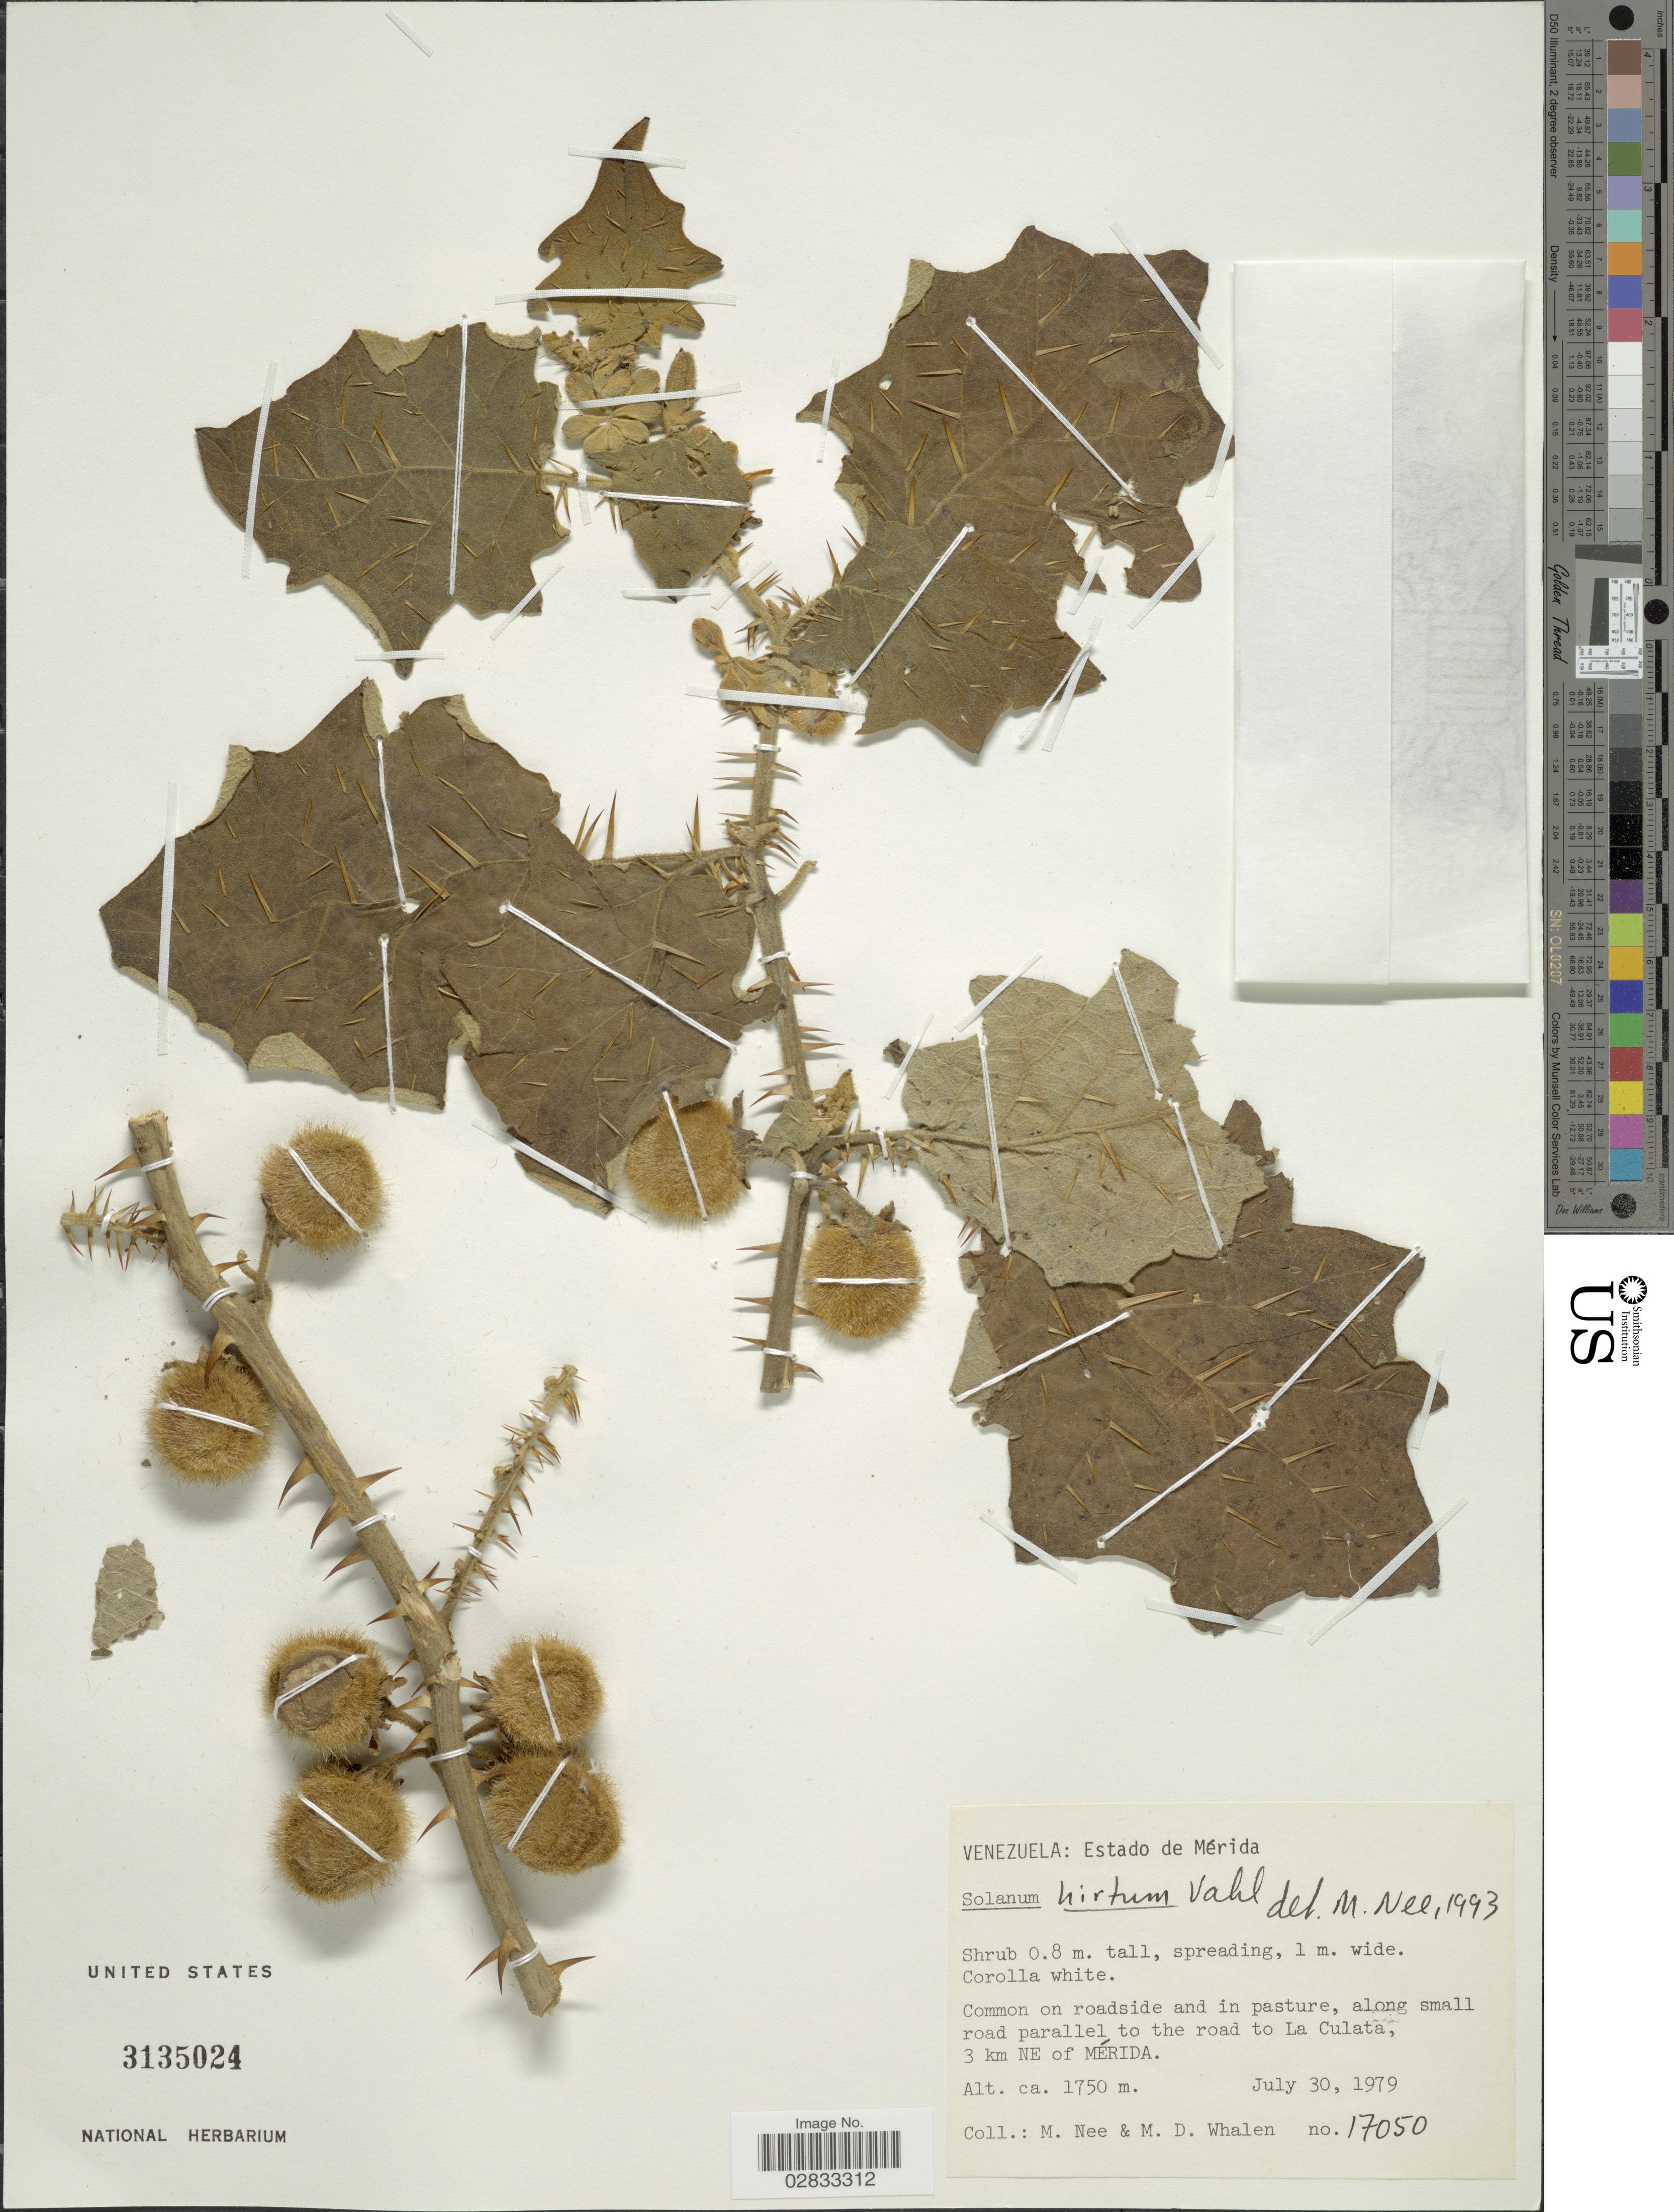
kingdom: Plantae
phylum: Tracheophyta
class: Magnoliopsida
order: Solanales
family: Solanaceae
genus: Solanum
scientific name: Solanum hirtum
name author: Vahl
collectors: M. Nee & M. Whalen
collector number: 17050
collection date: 1979-07-30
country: Venezuela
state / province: Mérida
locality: Common on roadside and in pasture, along small road parallel to the road to La Culata, 3 km NE of Mérida.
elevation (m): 1750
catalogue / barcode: US 3135024